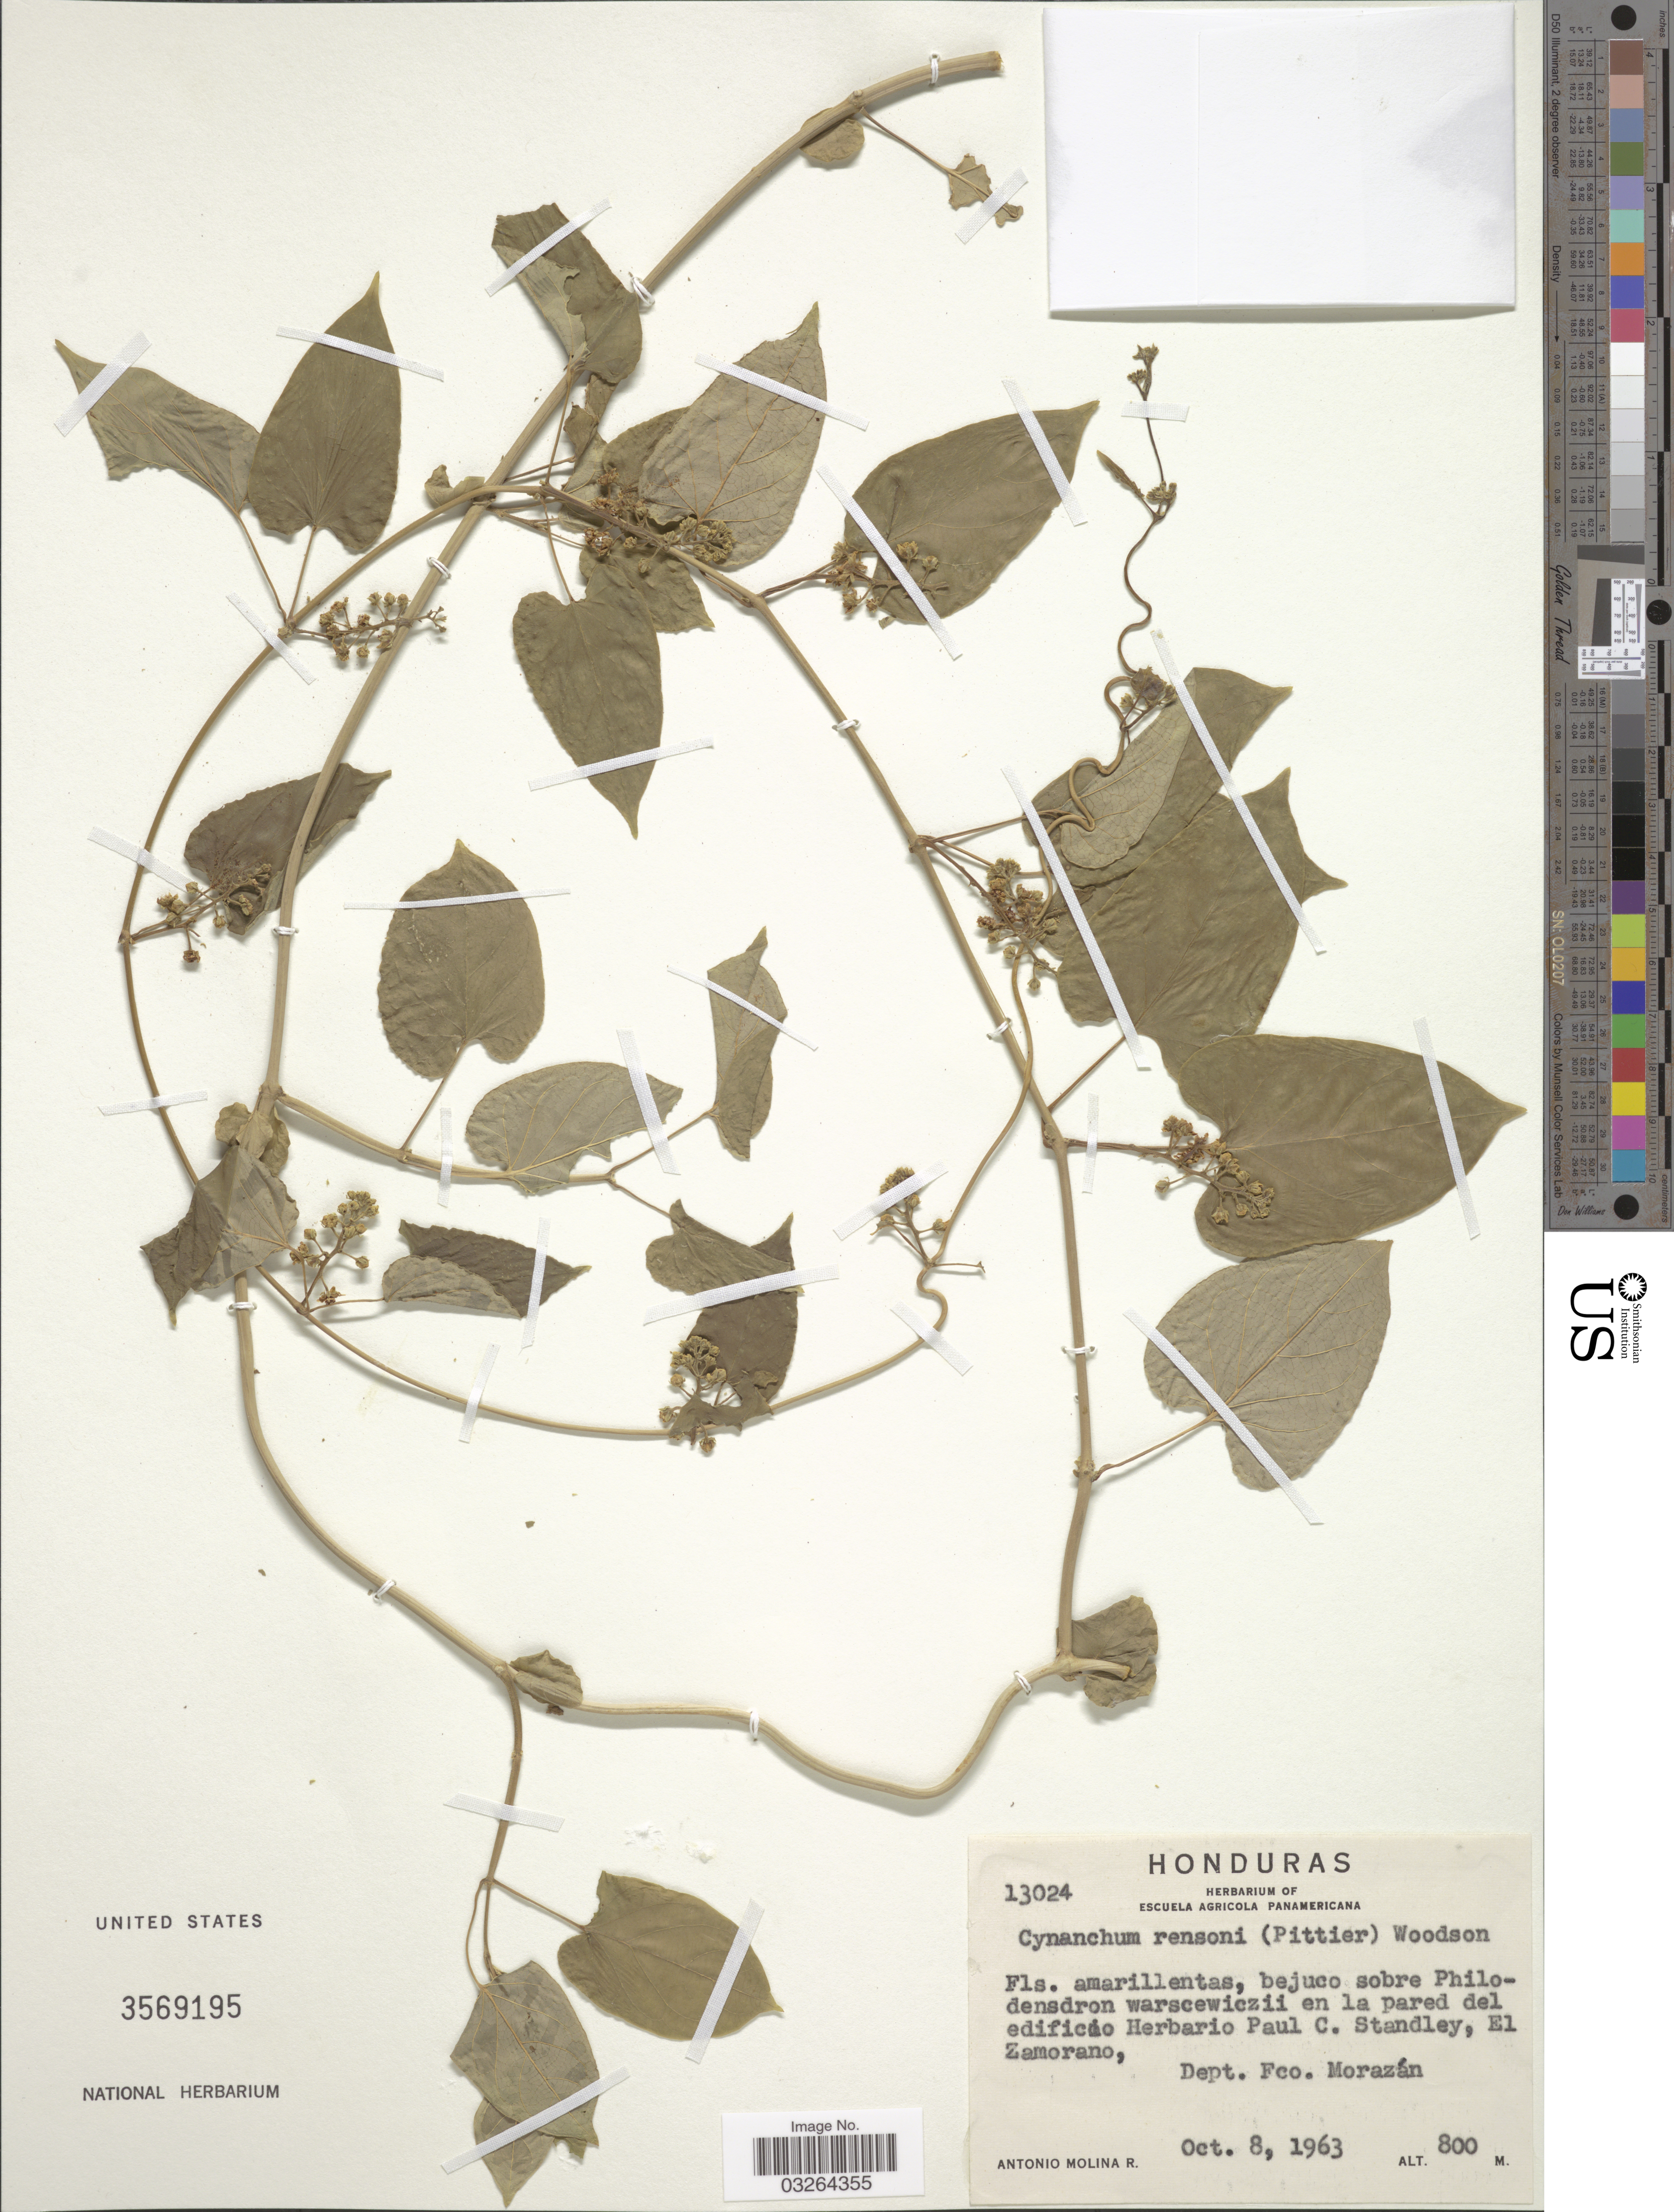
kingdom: Plantae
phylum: Tracheophyta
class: Magnoliopsida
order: Gentianales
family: Apocynaceae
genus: Cynanchum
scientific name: Cynanchum rensonii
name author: (Pittier) Woodson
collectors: A. Molina R.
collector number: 13024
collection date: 1963-10-08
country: Honduras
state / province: Fco. Morazán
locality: El Zamorano, Dept. Fco. Morazán.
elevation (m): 800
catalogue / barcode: US 3569195